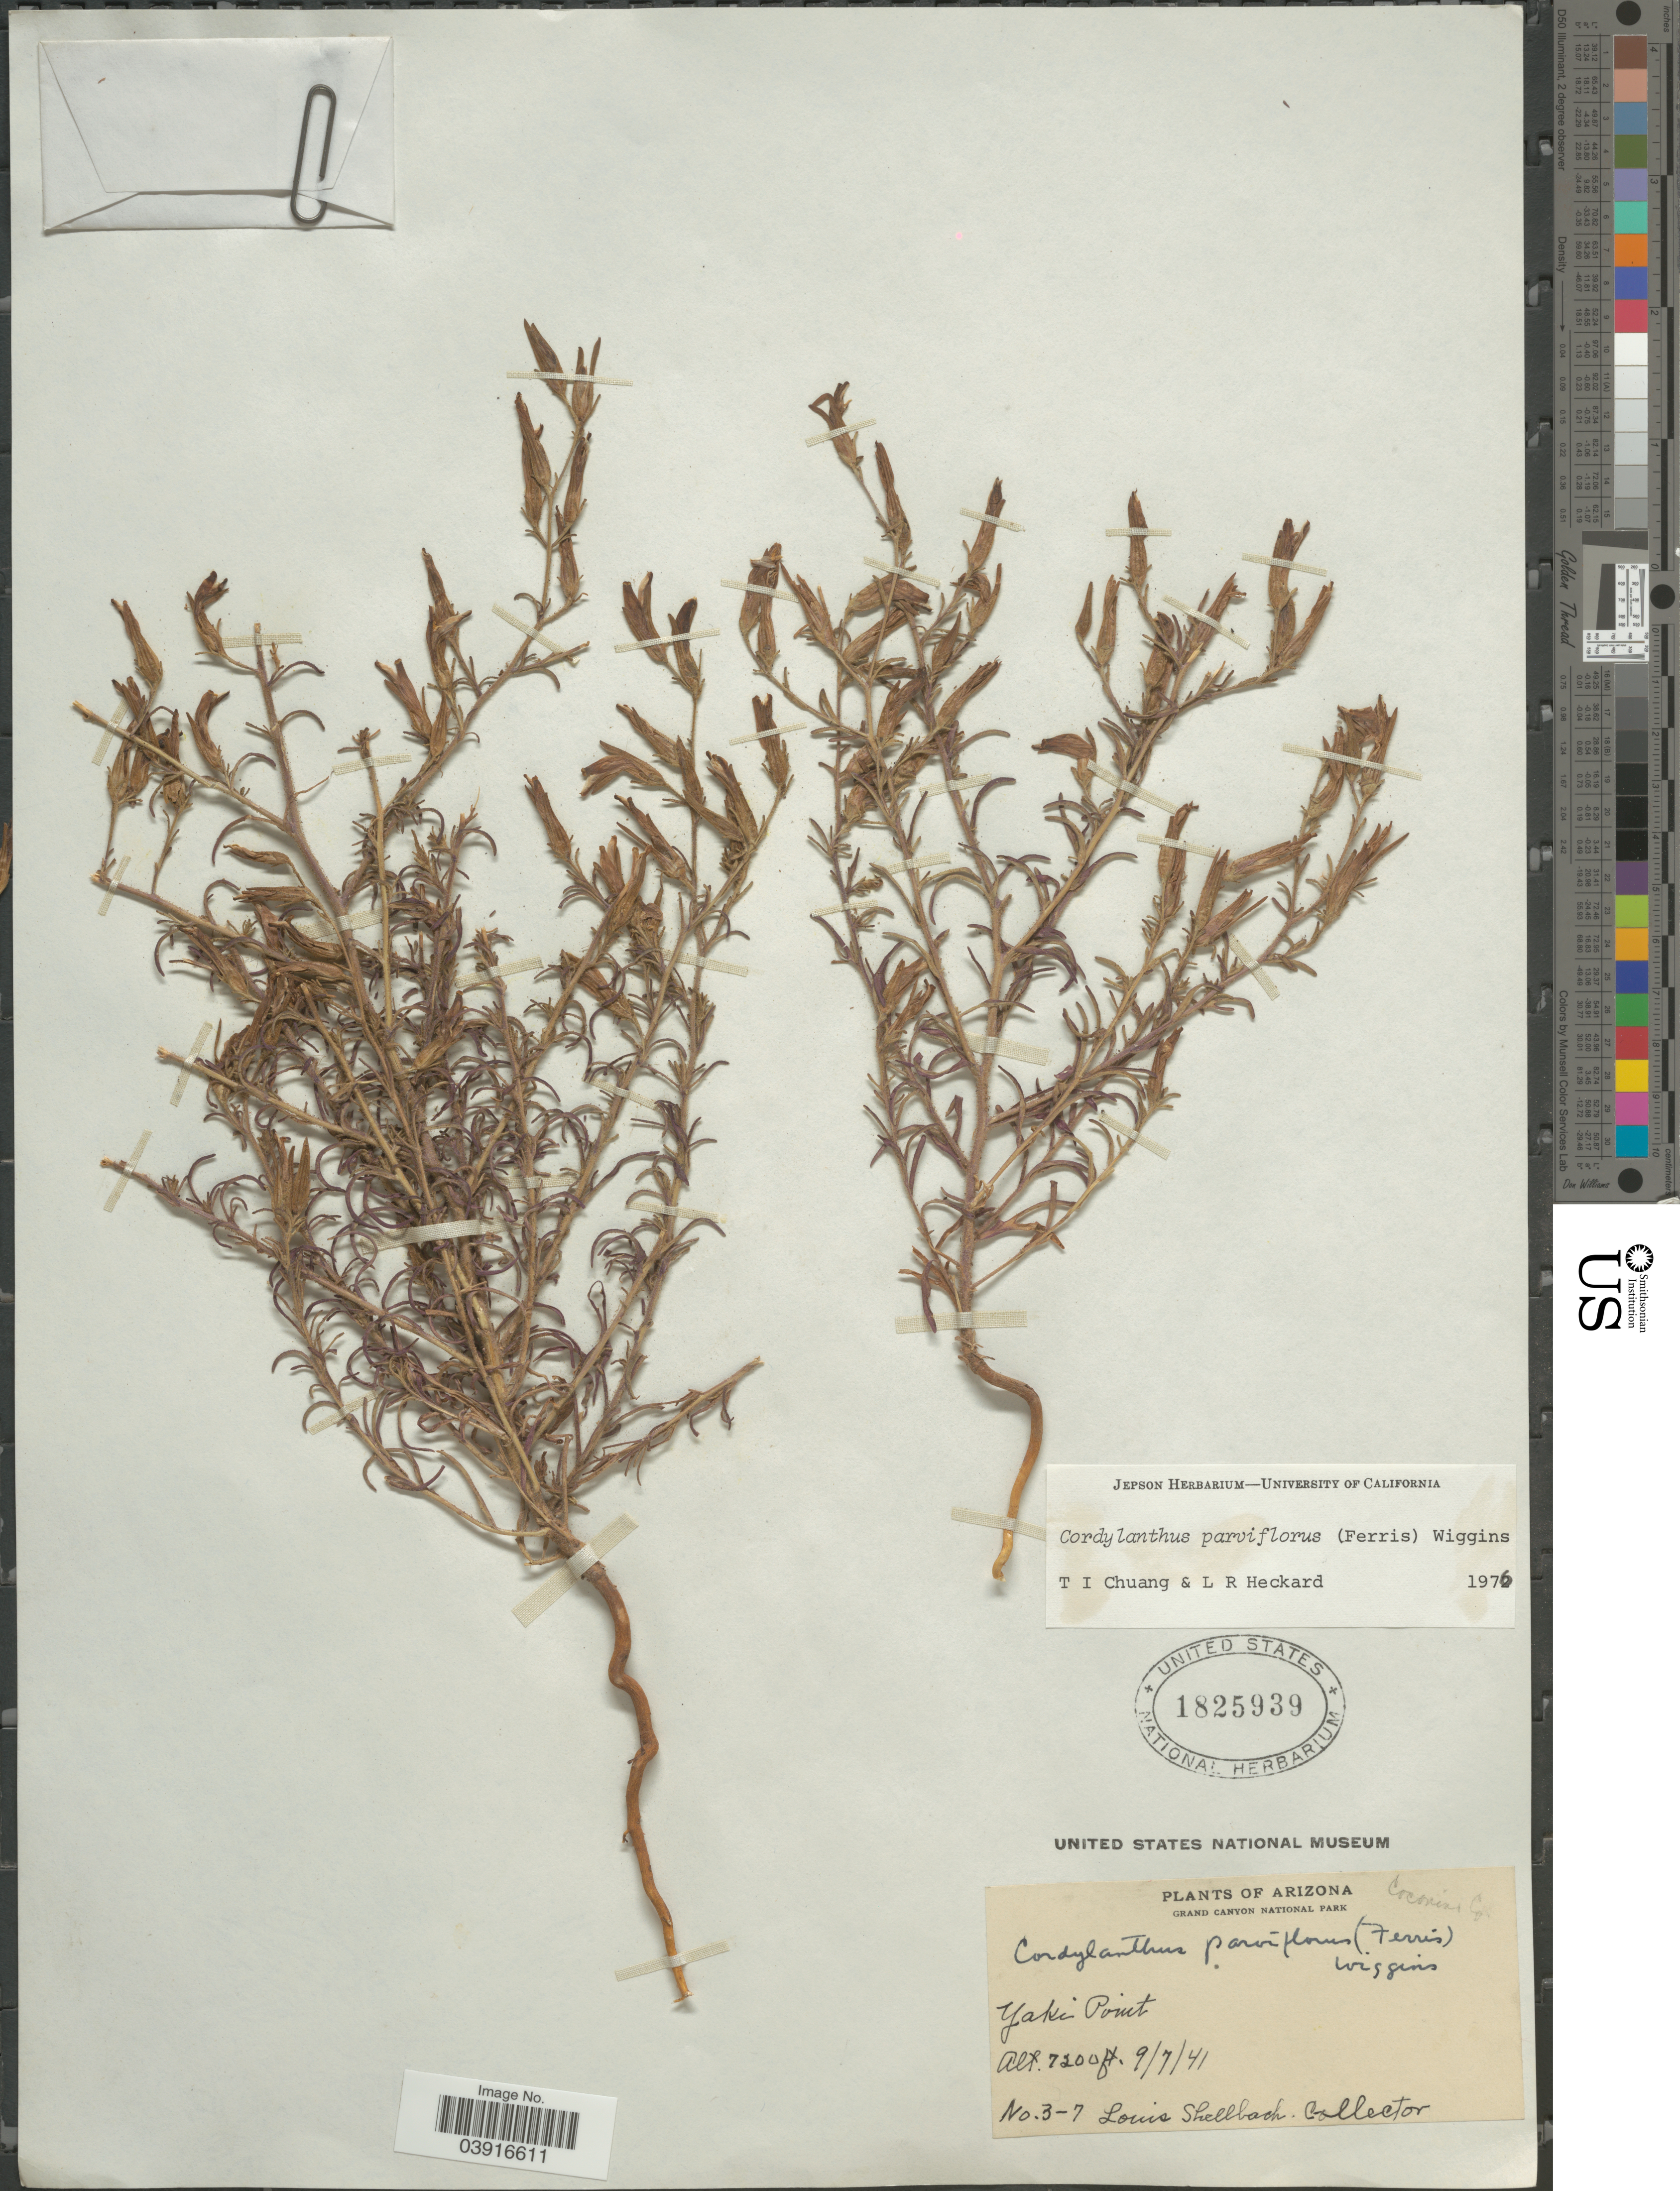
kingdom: Plantae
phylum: Tracheophyta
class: Magnoliopsida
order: Lamiales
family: Orobanchaceae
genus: Cordylanthus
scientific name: Cordylanthus parviflorus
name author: (Ferris) Wiggins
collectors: L. Shellbach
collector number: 3-7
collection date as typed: Transcribed d/m/y: 7/9/41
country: United States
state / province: Arizona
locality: Grand Canyon National Park. Coconino Co. Yaki Point.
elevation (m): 2195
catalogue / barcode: US 1825939